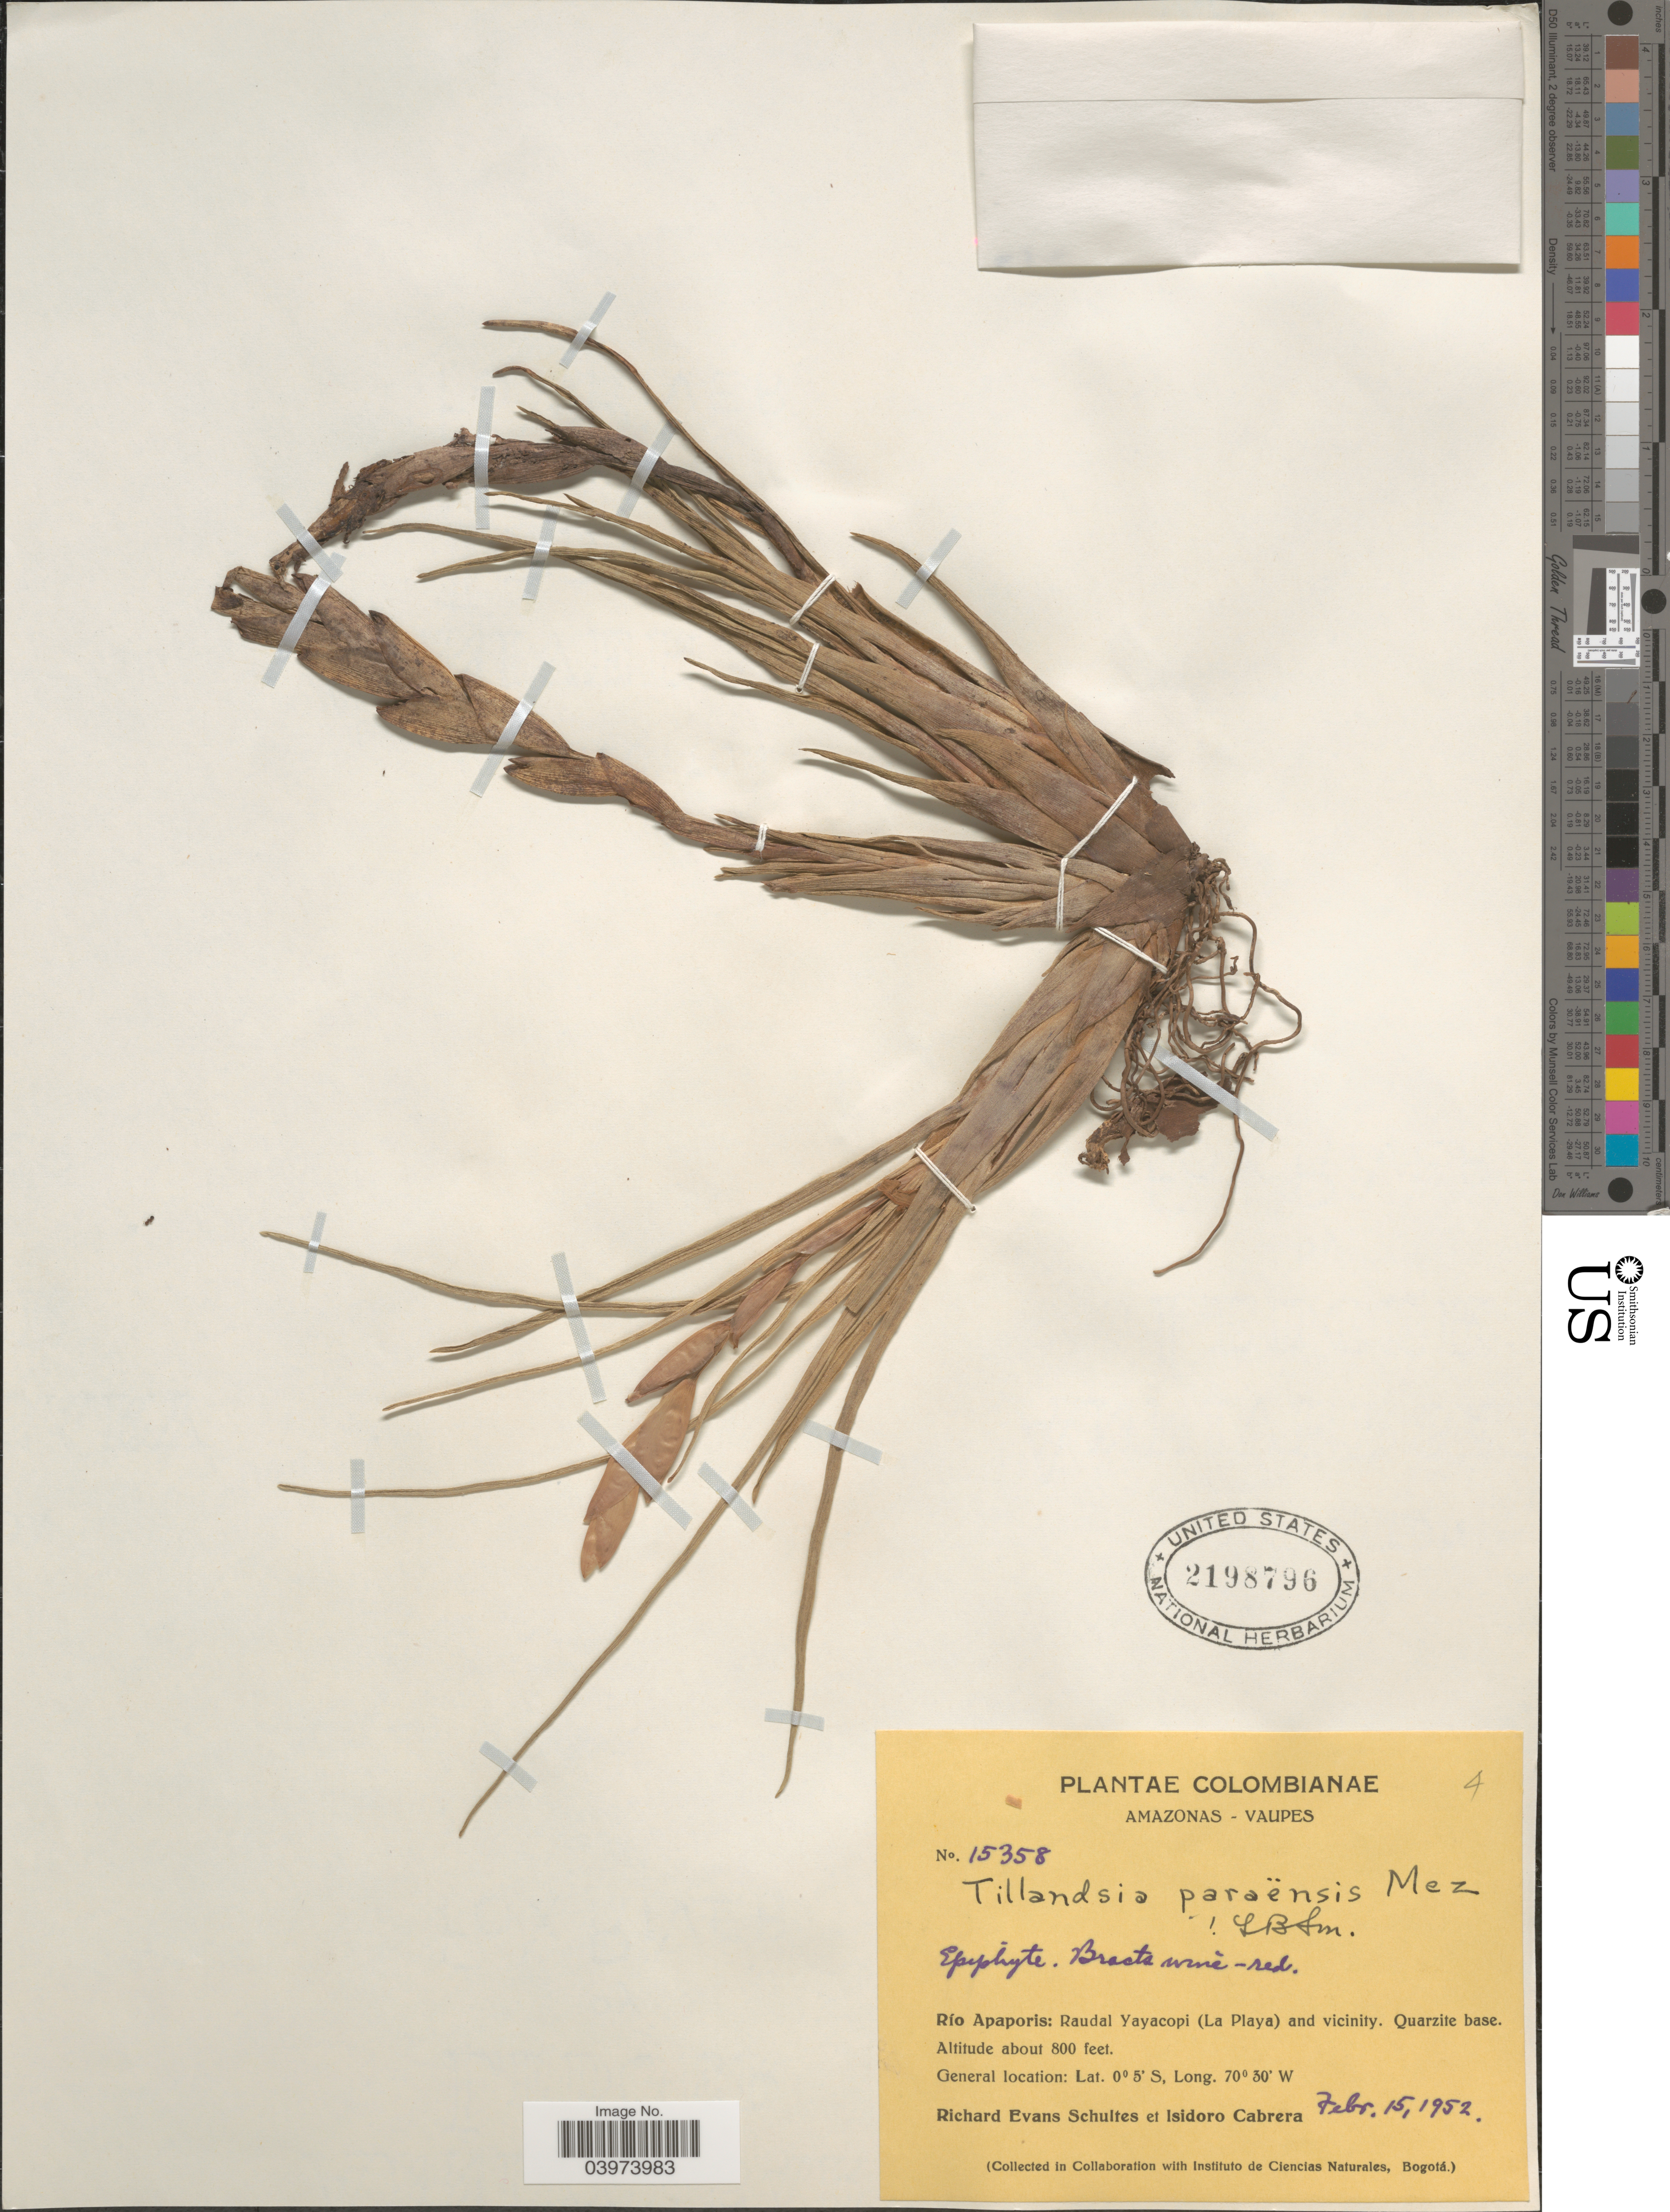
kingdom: Plantae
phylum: Tracheophyta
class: Liliopsida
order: Poales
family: Bromeliaceae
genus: Tillandsia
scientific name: Tillandsia paraensis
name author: Mez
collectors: R. E. Schultes & I. Cabrera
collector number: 15358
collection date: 1952-02-15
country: Colombia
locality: Amazonas- Vaupes. Río Apaporis: Raudal Yayacopi (La Playa) and vicinity. Quarzite base.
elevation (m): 244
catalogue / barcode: US 2198796